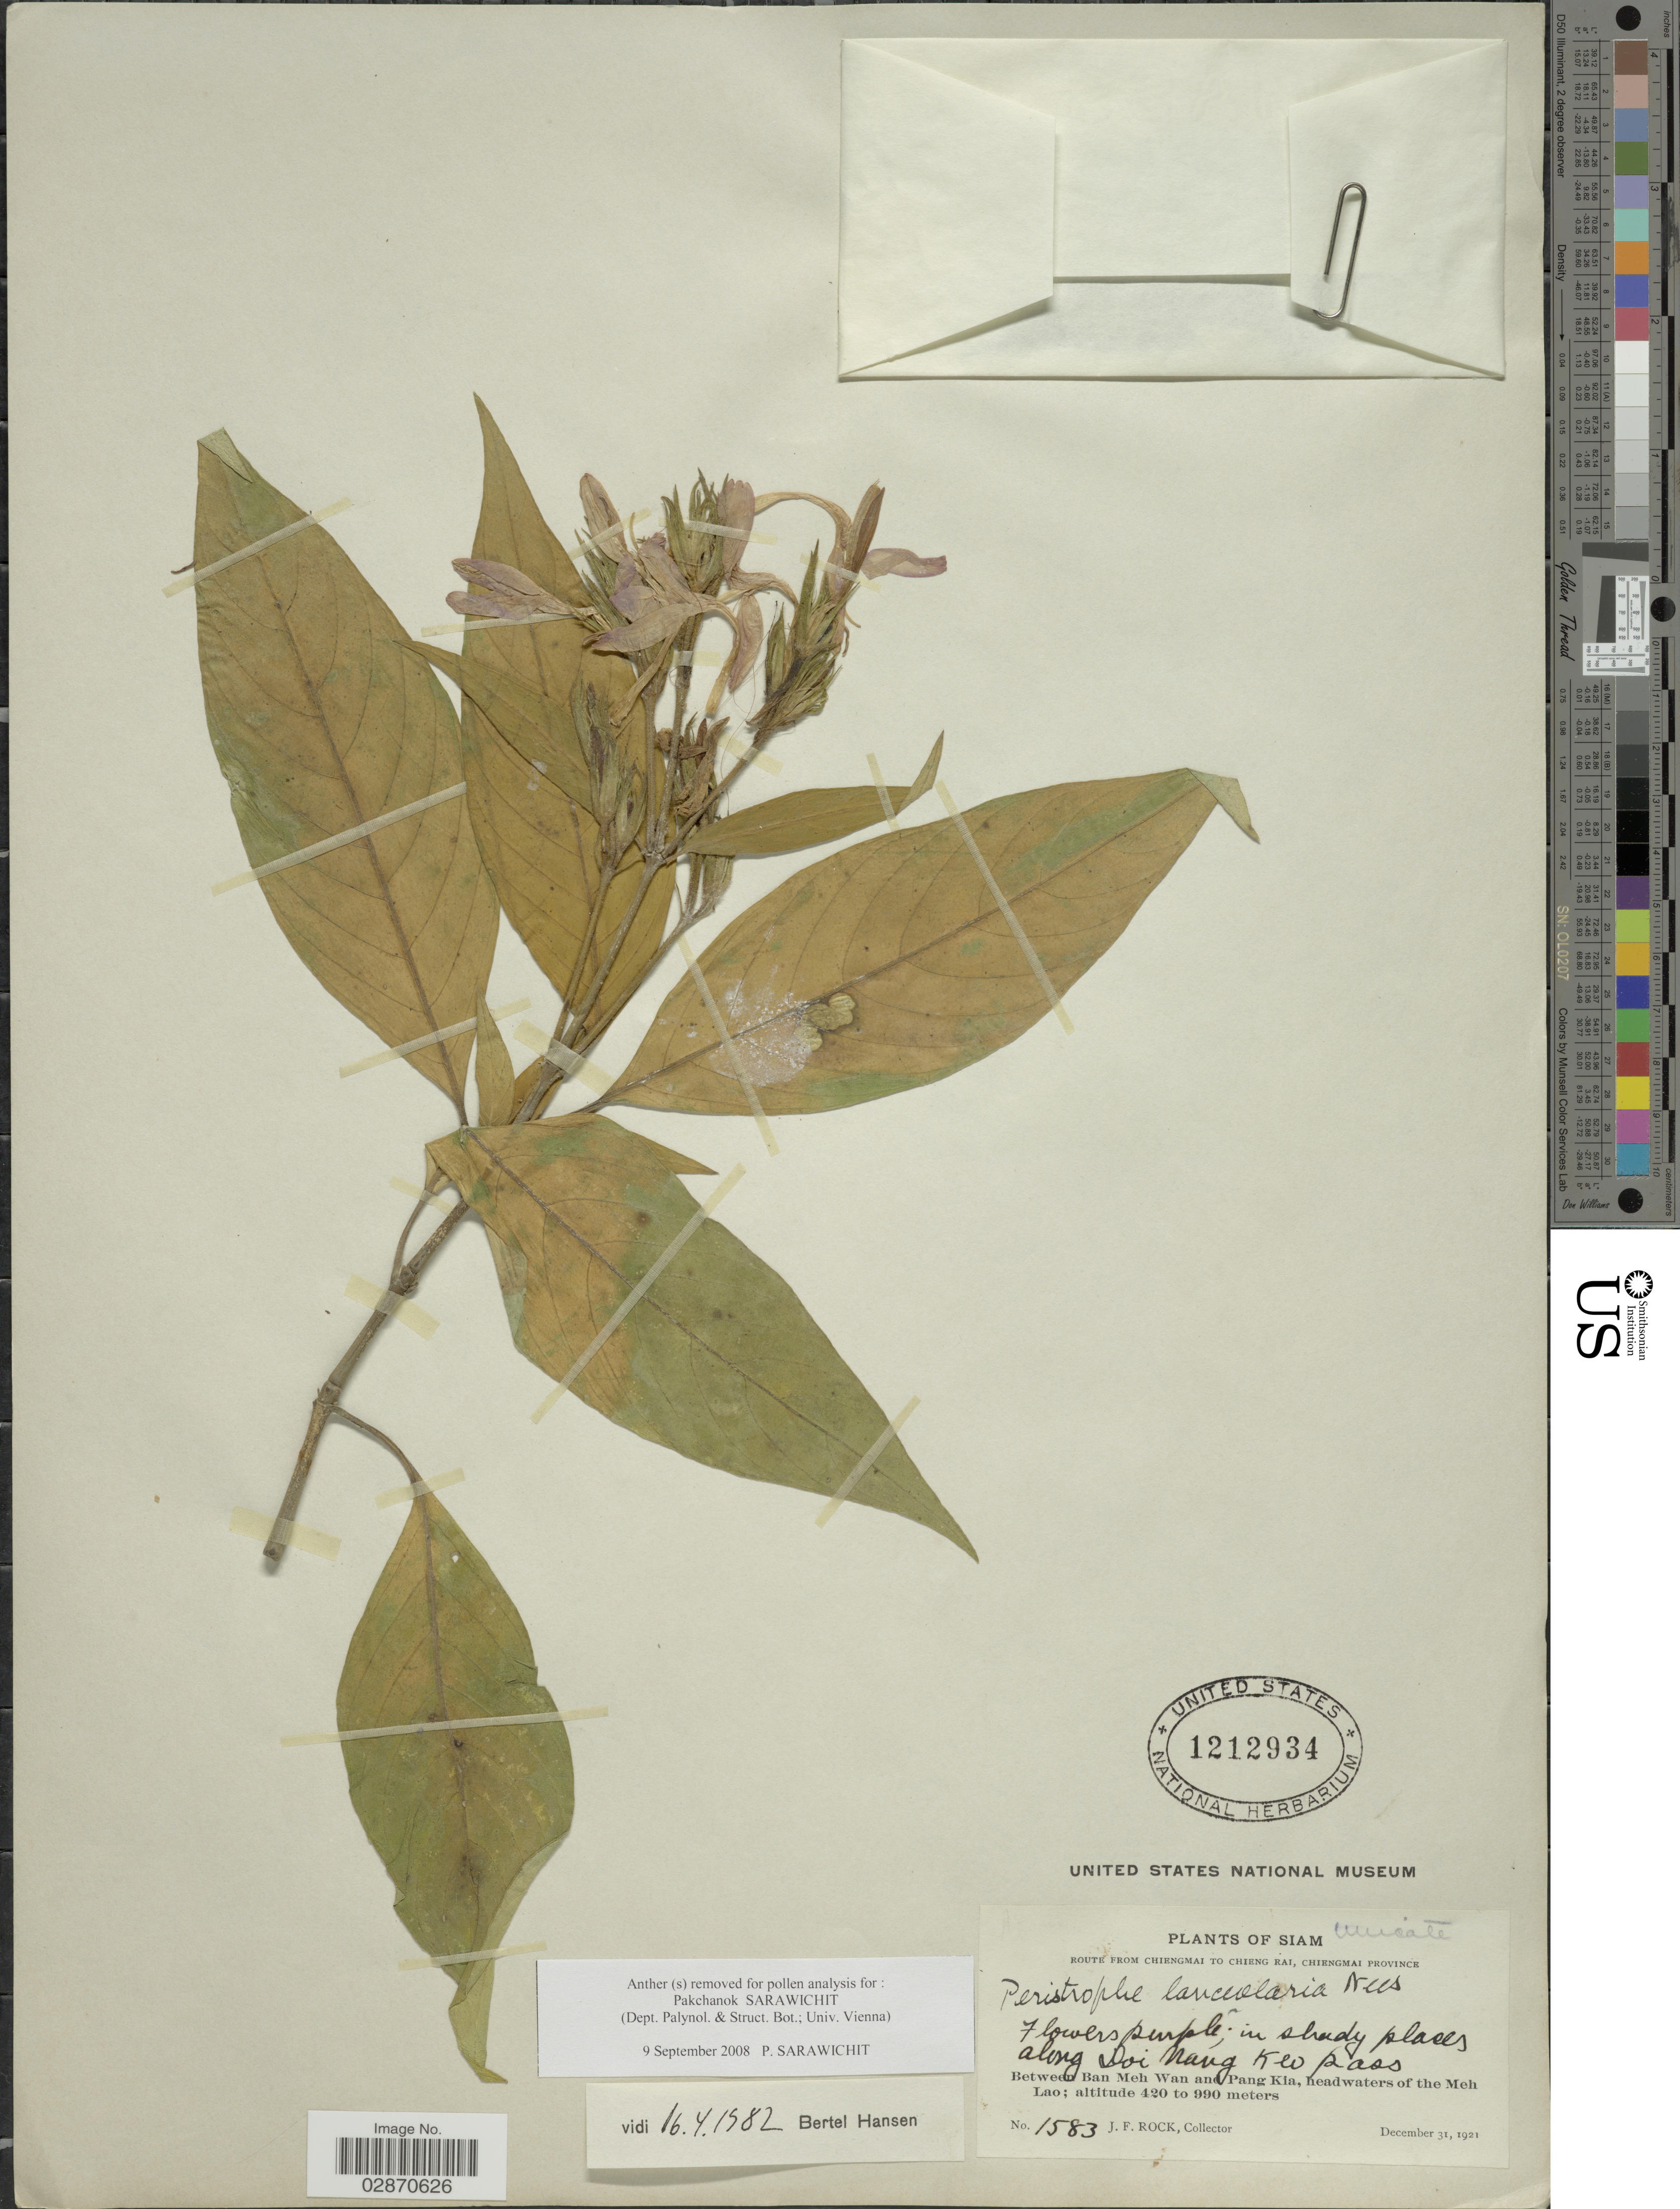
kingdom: Plantae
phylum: Tracheophyta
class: Magnoliopsida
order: Lamiales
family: Acanthaceae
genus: Peristrophe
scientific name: Peristrophe lanceolaria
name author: (Roxb.) Nees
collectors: J. Rock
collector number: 1583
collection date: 1921-12-31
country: Thailand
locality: Siam. Route from Chengmai to Cheing Rai, Chiengmai Province, along Doi Nang Keo pass. Between Ban Meh Wan and Pang Kia, headwaters of the Meh Lao.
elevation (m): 420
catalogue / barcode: US 1212934